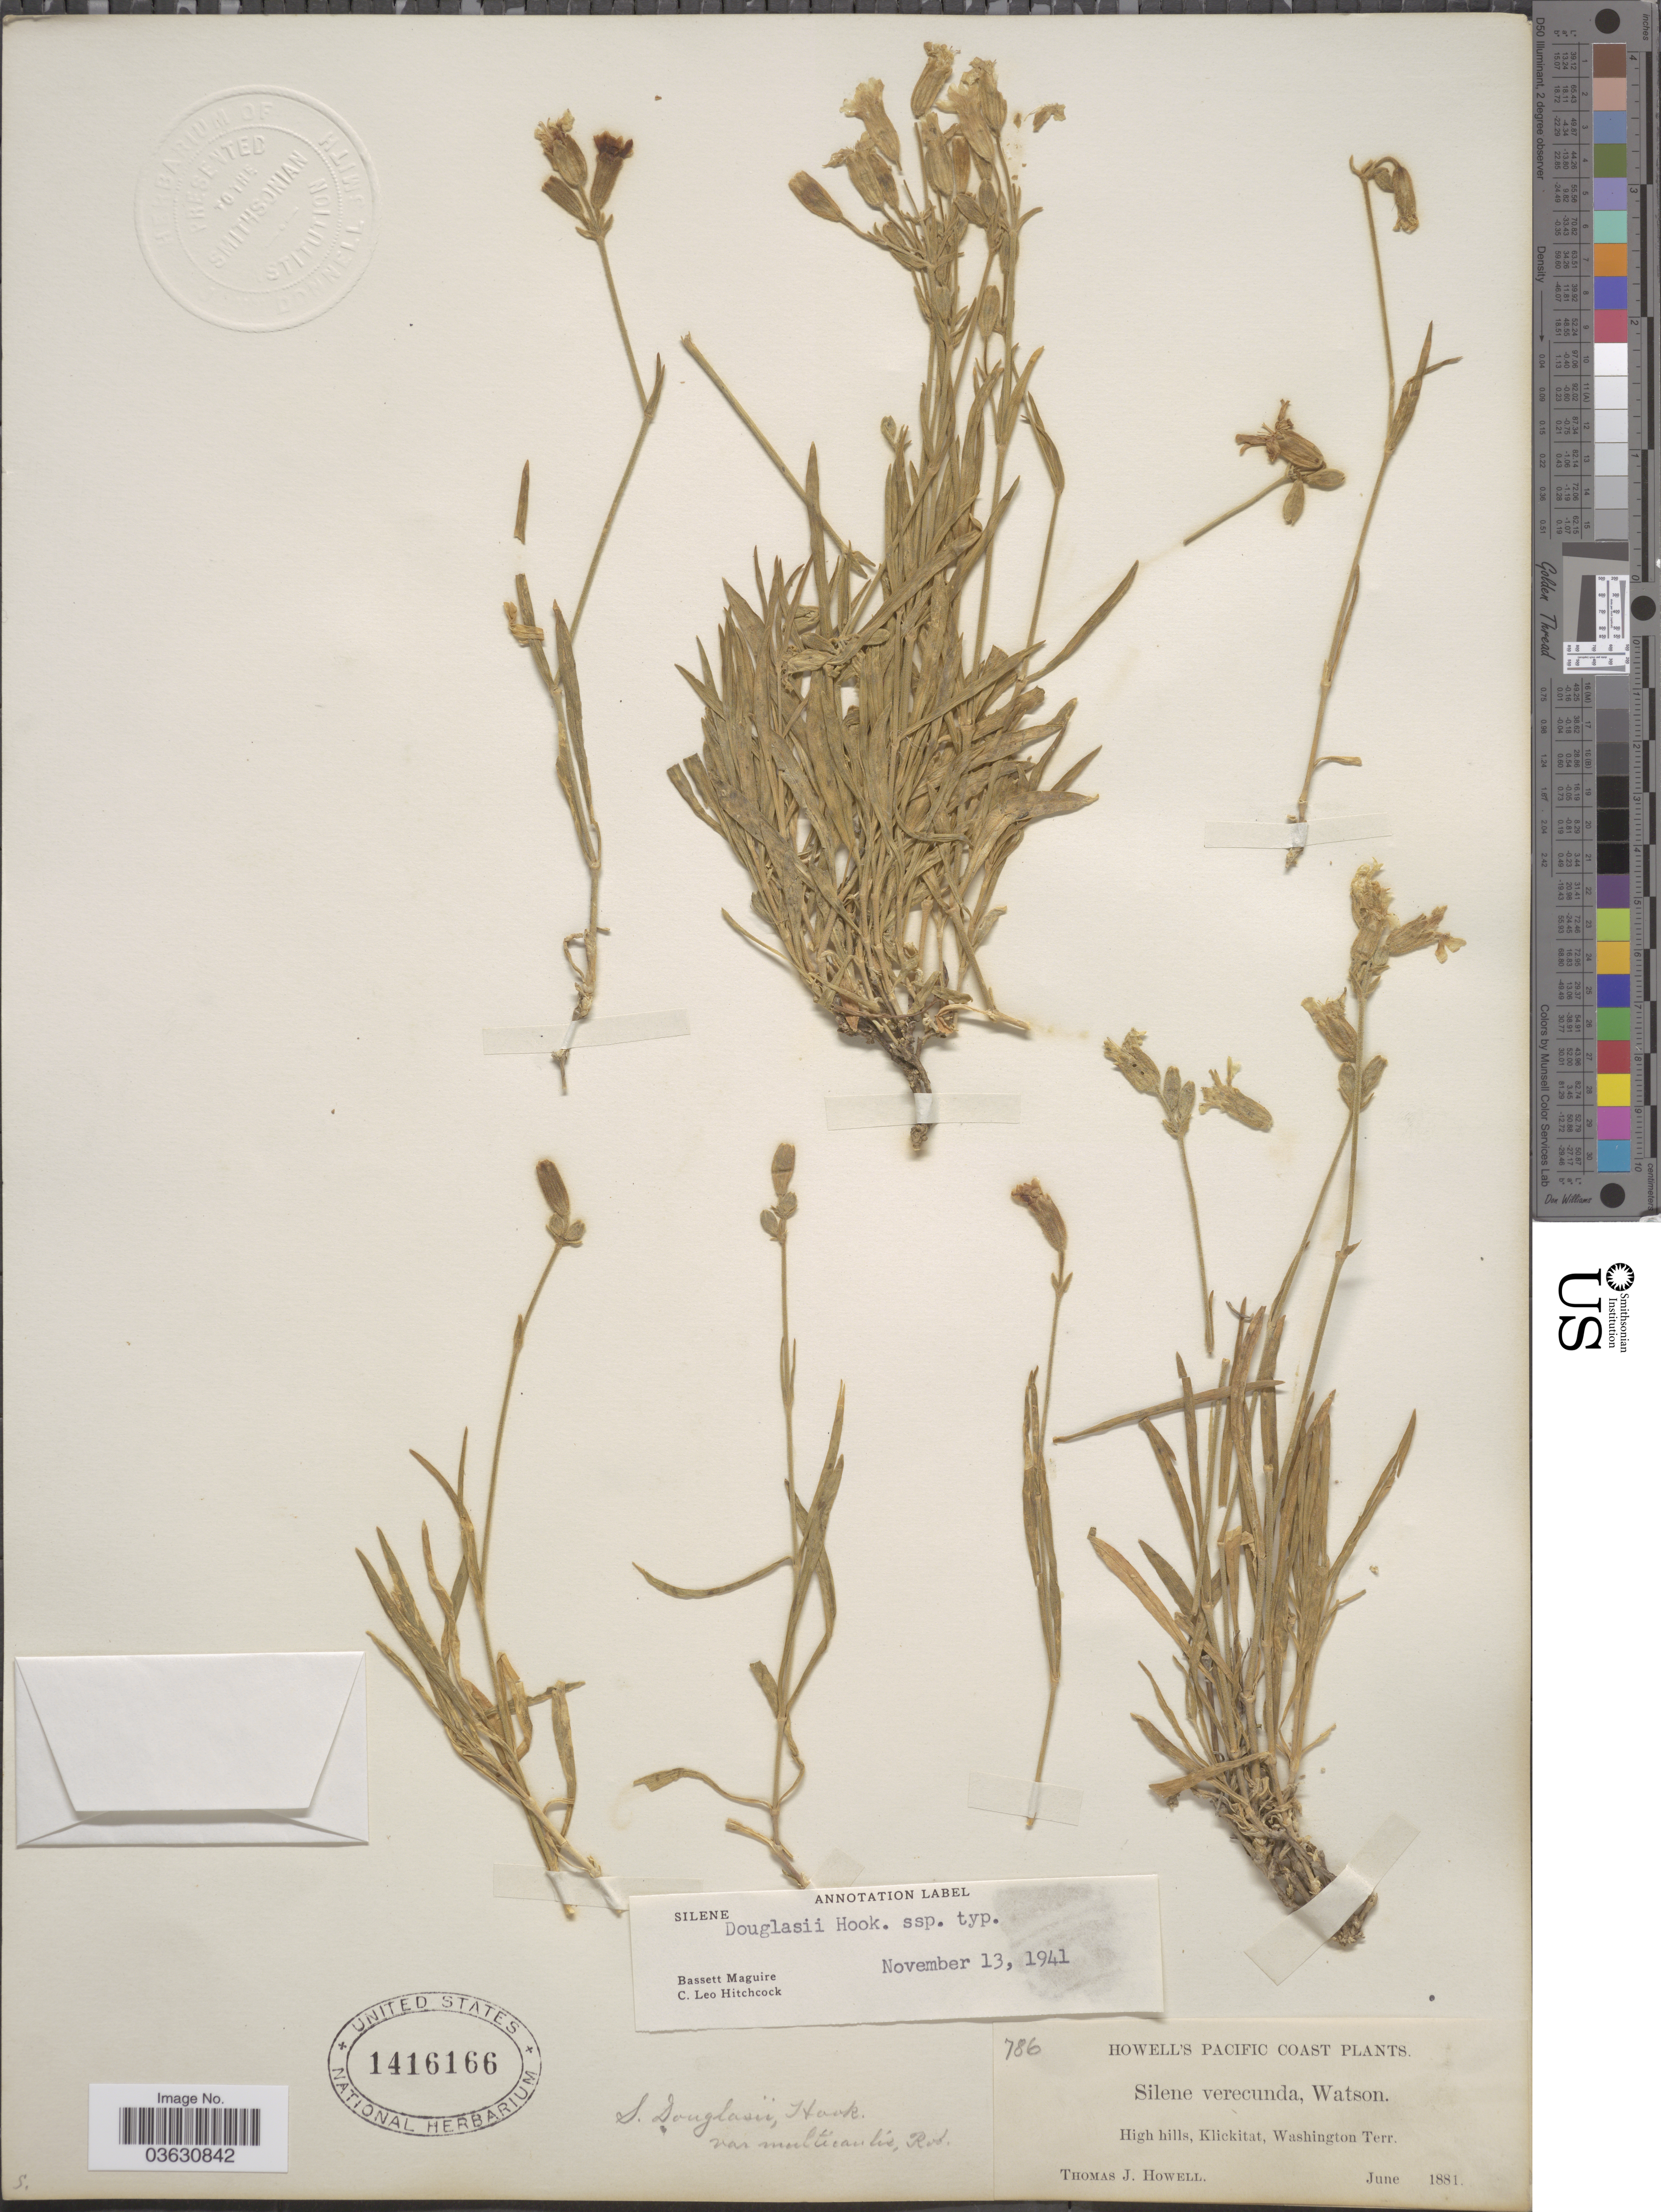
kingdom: Plantae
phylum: Tracheophyta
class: Magnoliopsida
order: Caryophyllales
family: Caryophyllaceae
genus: Silene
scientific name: Silene douglasii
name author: Hook.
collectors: T. J. Howell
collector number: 786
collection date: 1881-06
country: United States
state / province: Washington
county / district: Klickitat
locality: Pacific Coast. High hills, Klickitat, Washington Terr.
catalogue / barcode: US 1416166